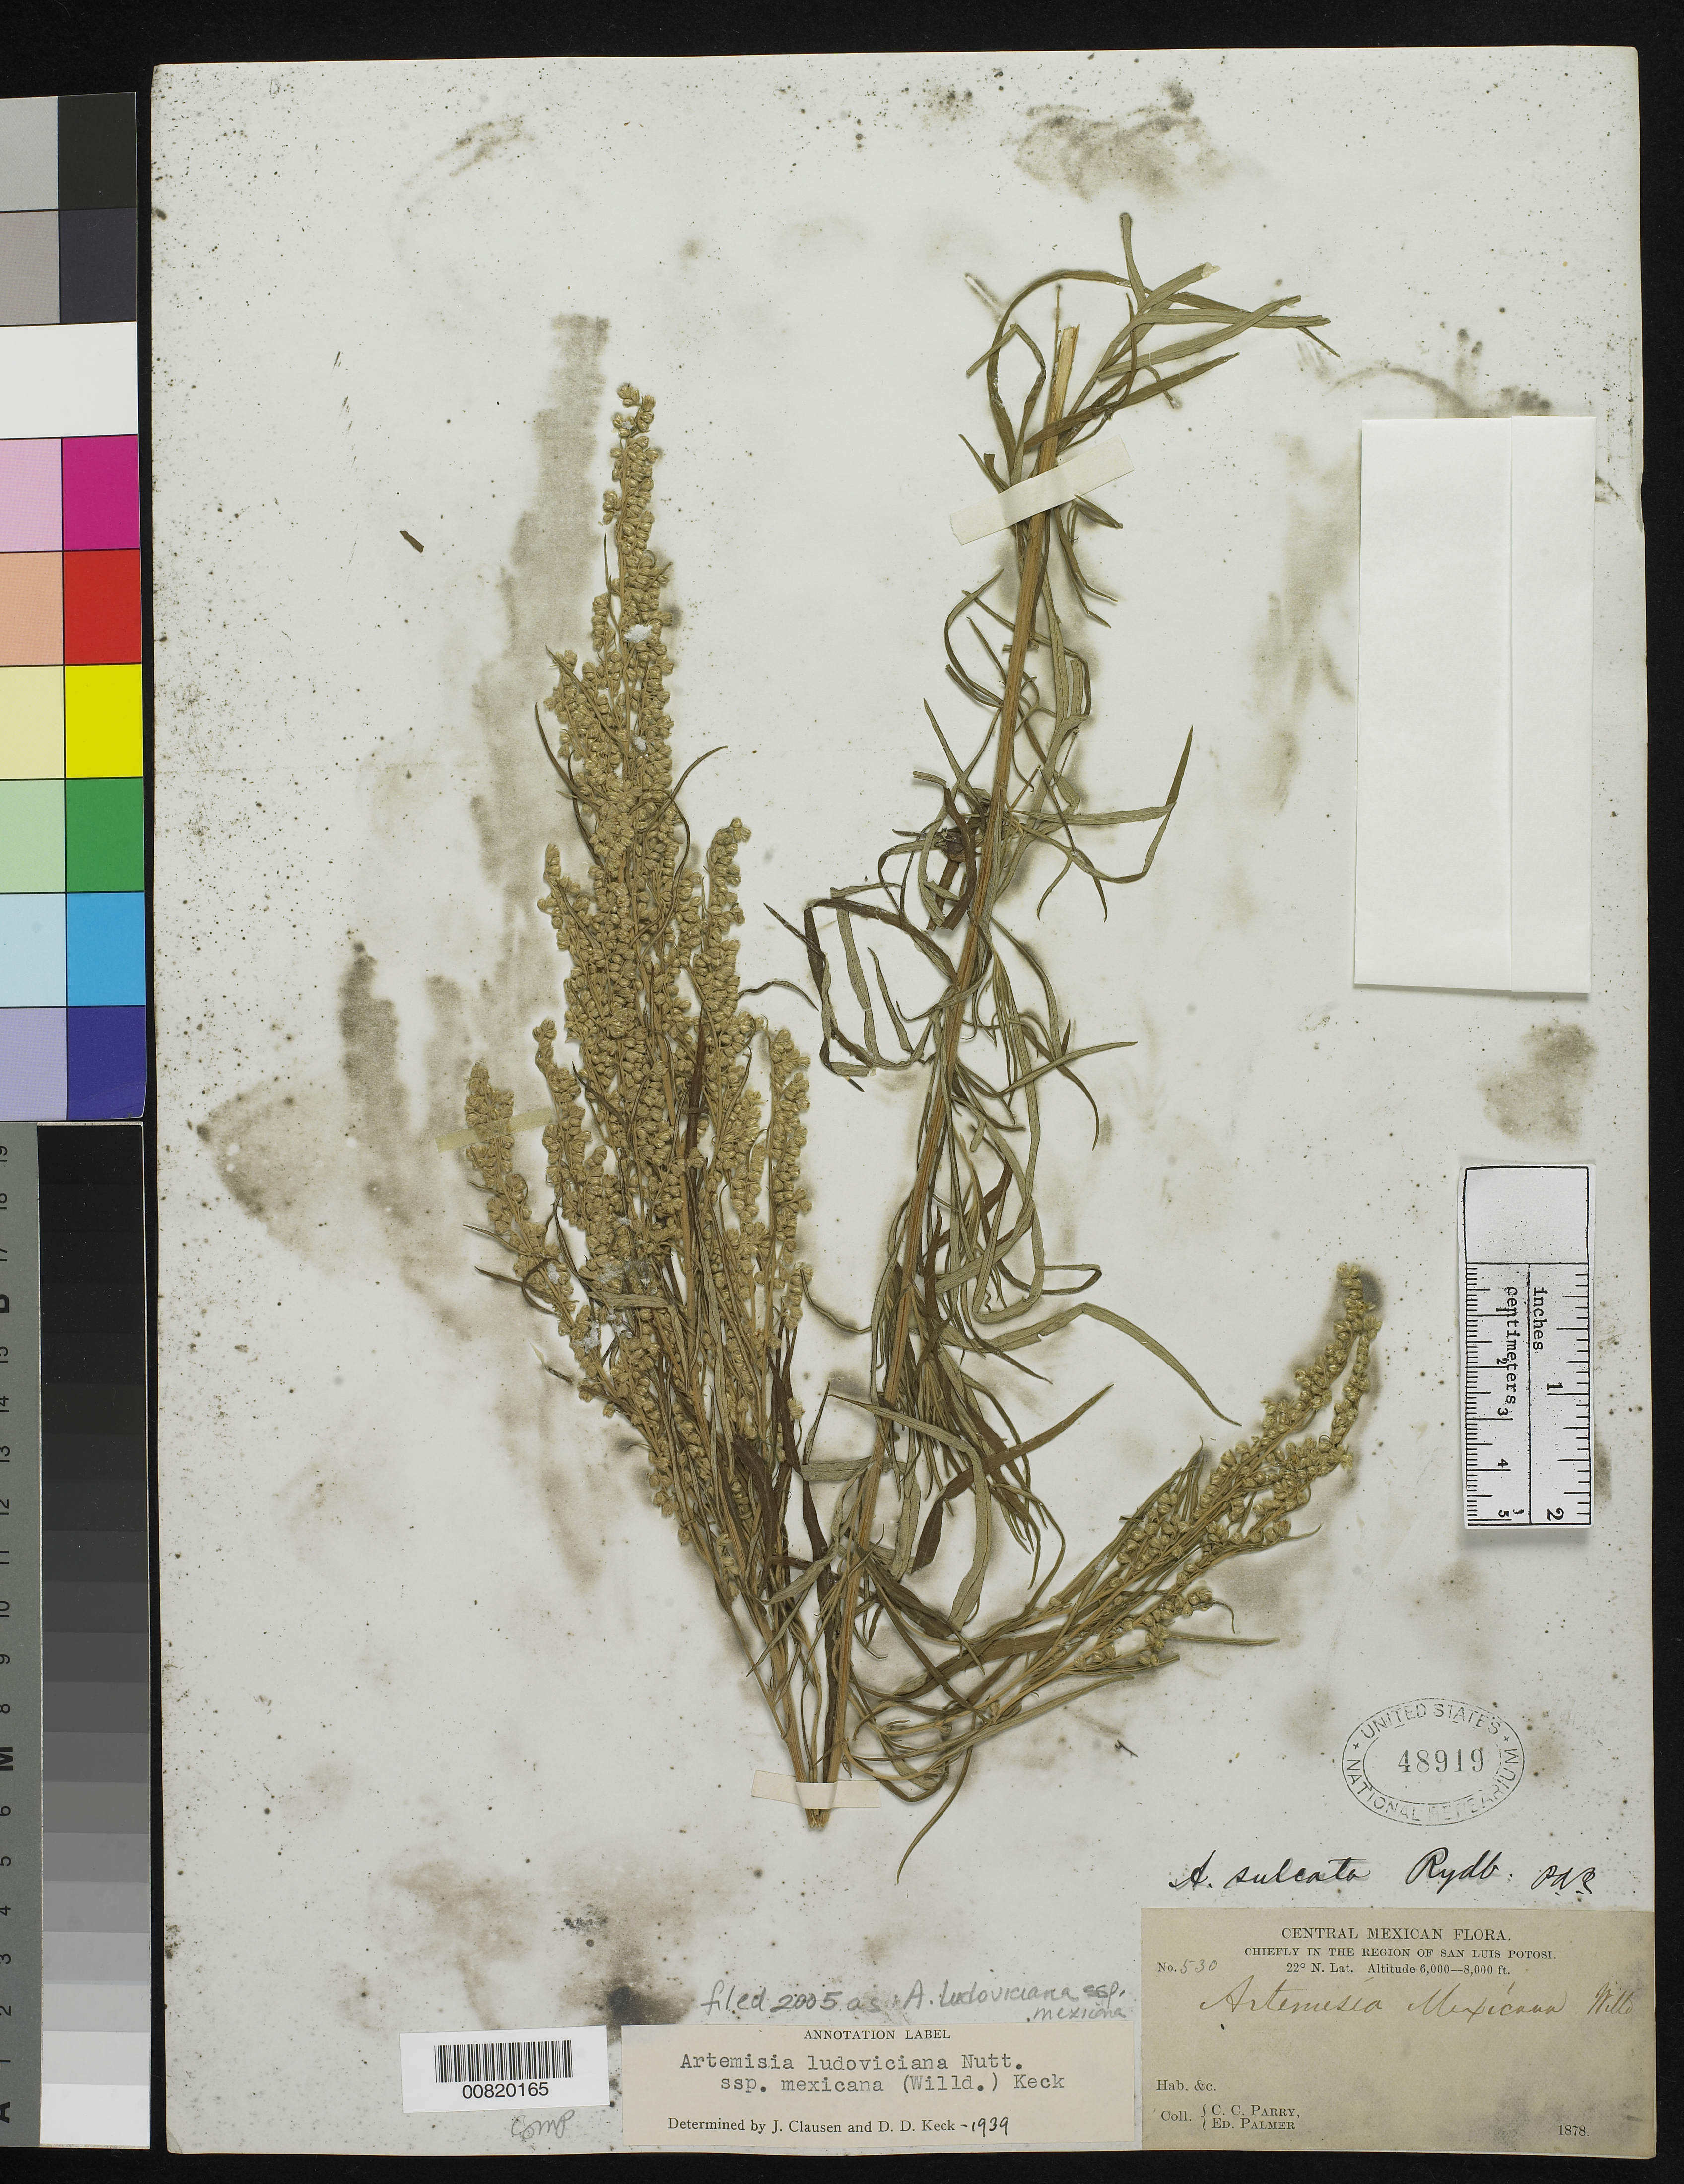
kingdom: Plantae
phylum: Tracheophyta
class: Magnoliopsida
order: Asterales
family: Asteraceae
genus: Artemisia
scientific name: Artemisia ludoviciana subsp. mexicana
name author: (Willd. ex Spreng.) D.D. Keck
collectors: C. C. Parry & E. Palmer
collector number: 530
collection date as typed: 1878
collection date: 1878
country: Mexico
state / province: San Luis Potosí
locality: Chiefly in the region of San Luis Potosí.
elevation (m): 1829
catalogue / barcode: US 48919